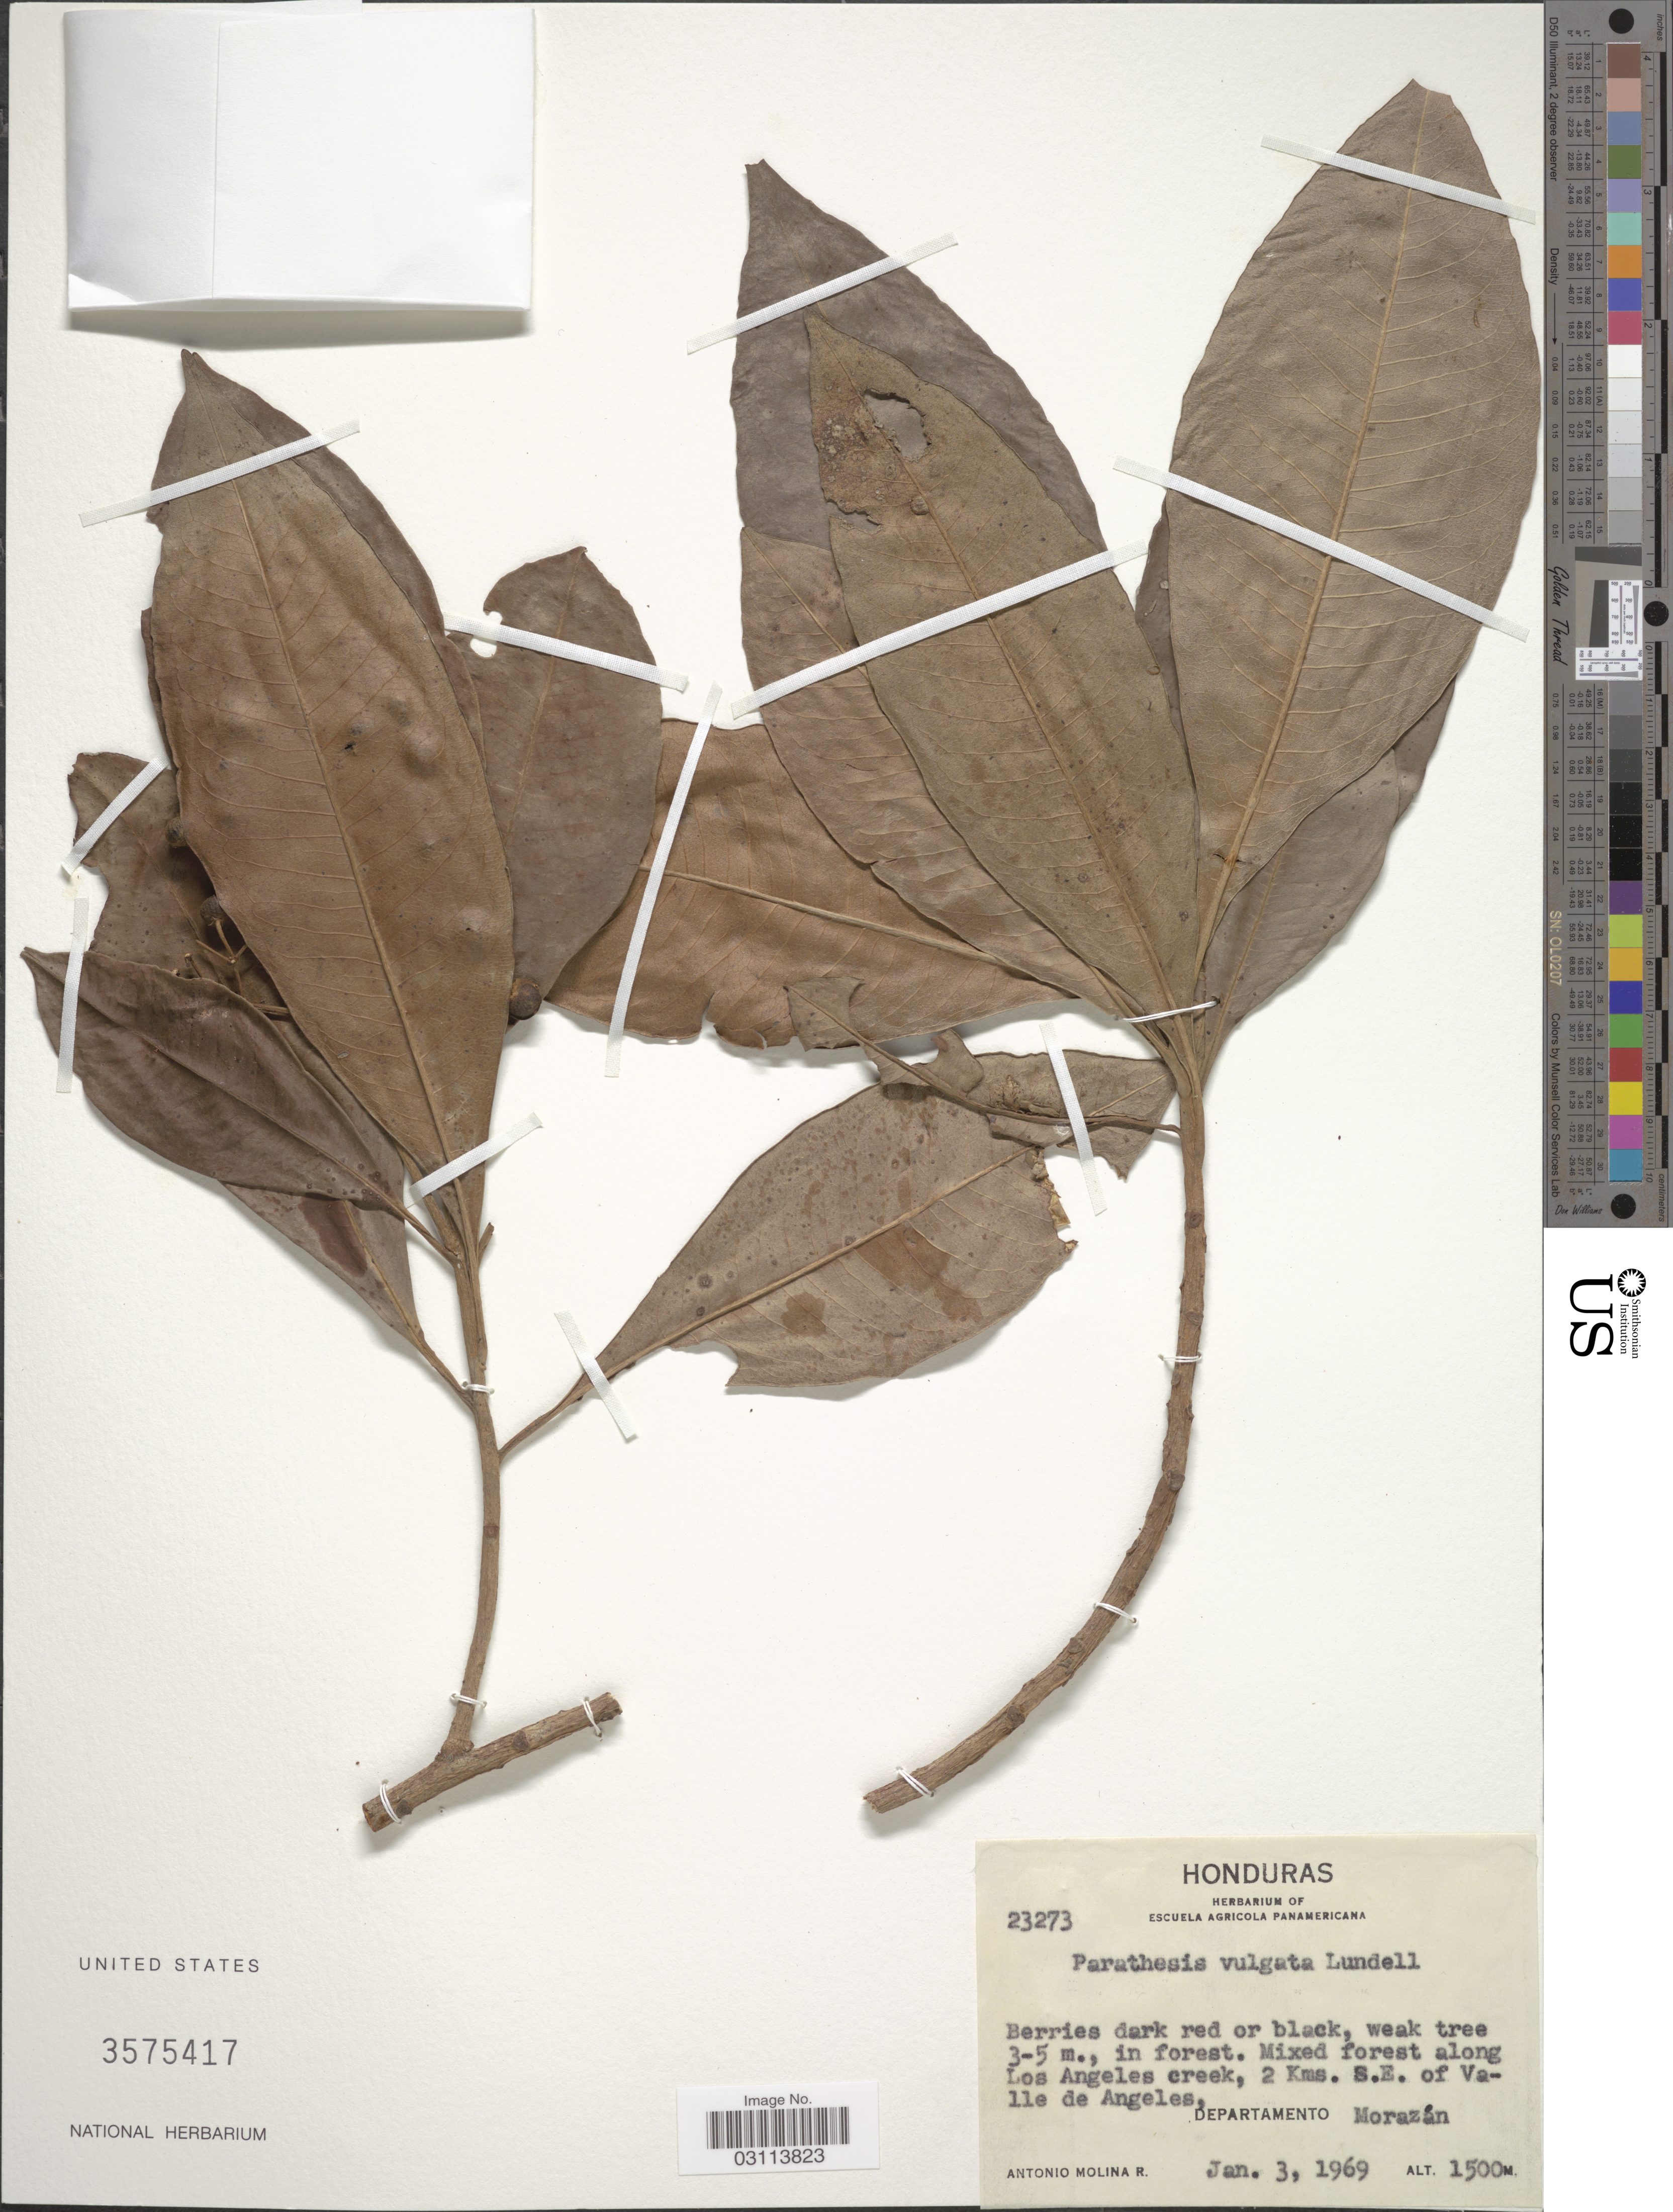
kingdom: Plantae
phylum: Tracheophyta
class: Magnoliopsida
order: Ericales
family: Primulaceae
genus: Parathesis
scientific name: Parathesis vulgata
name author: Lundell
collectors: A. Molina R.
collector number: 23273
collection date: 1969-01-03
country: Honduras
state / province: Fco. Morazán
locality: Mixed forest along Los Angeles creek, 2 Kms. S.E. of Valle de Angeles, Departamento Morazán.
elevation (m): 1500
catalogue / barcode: US 3575417